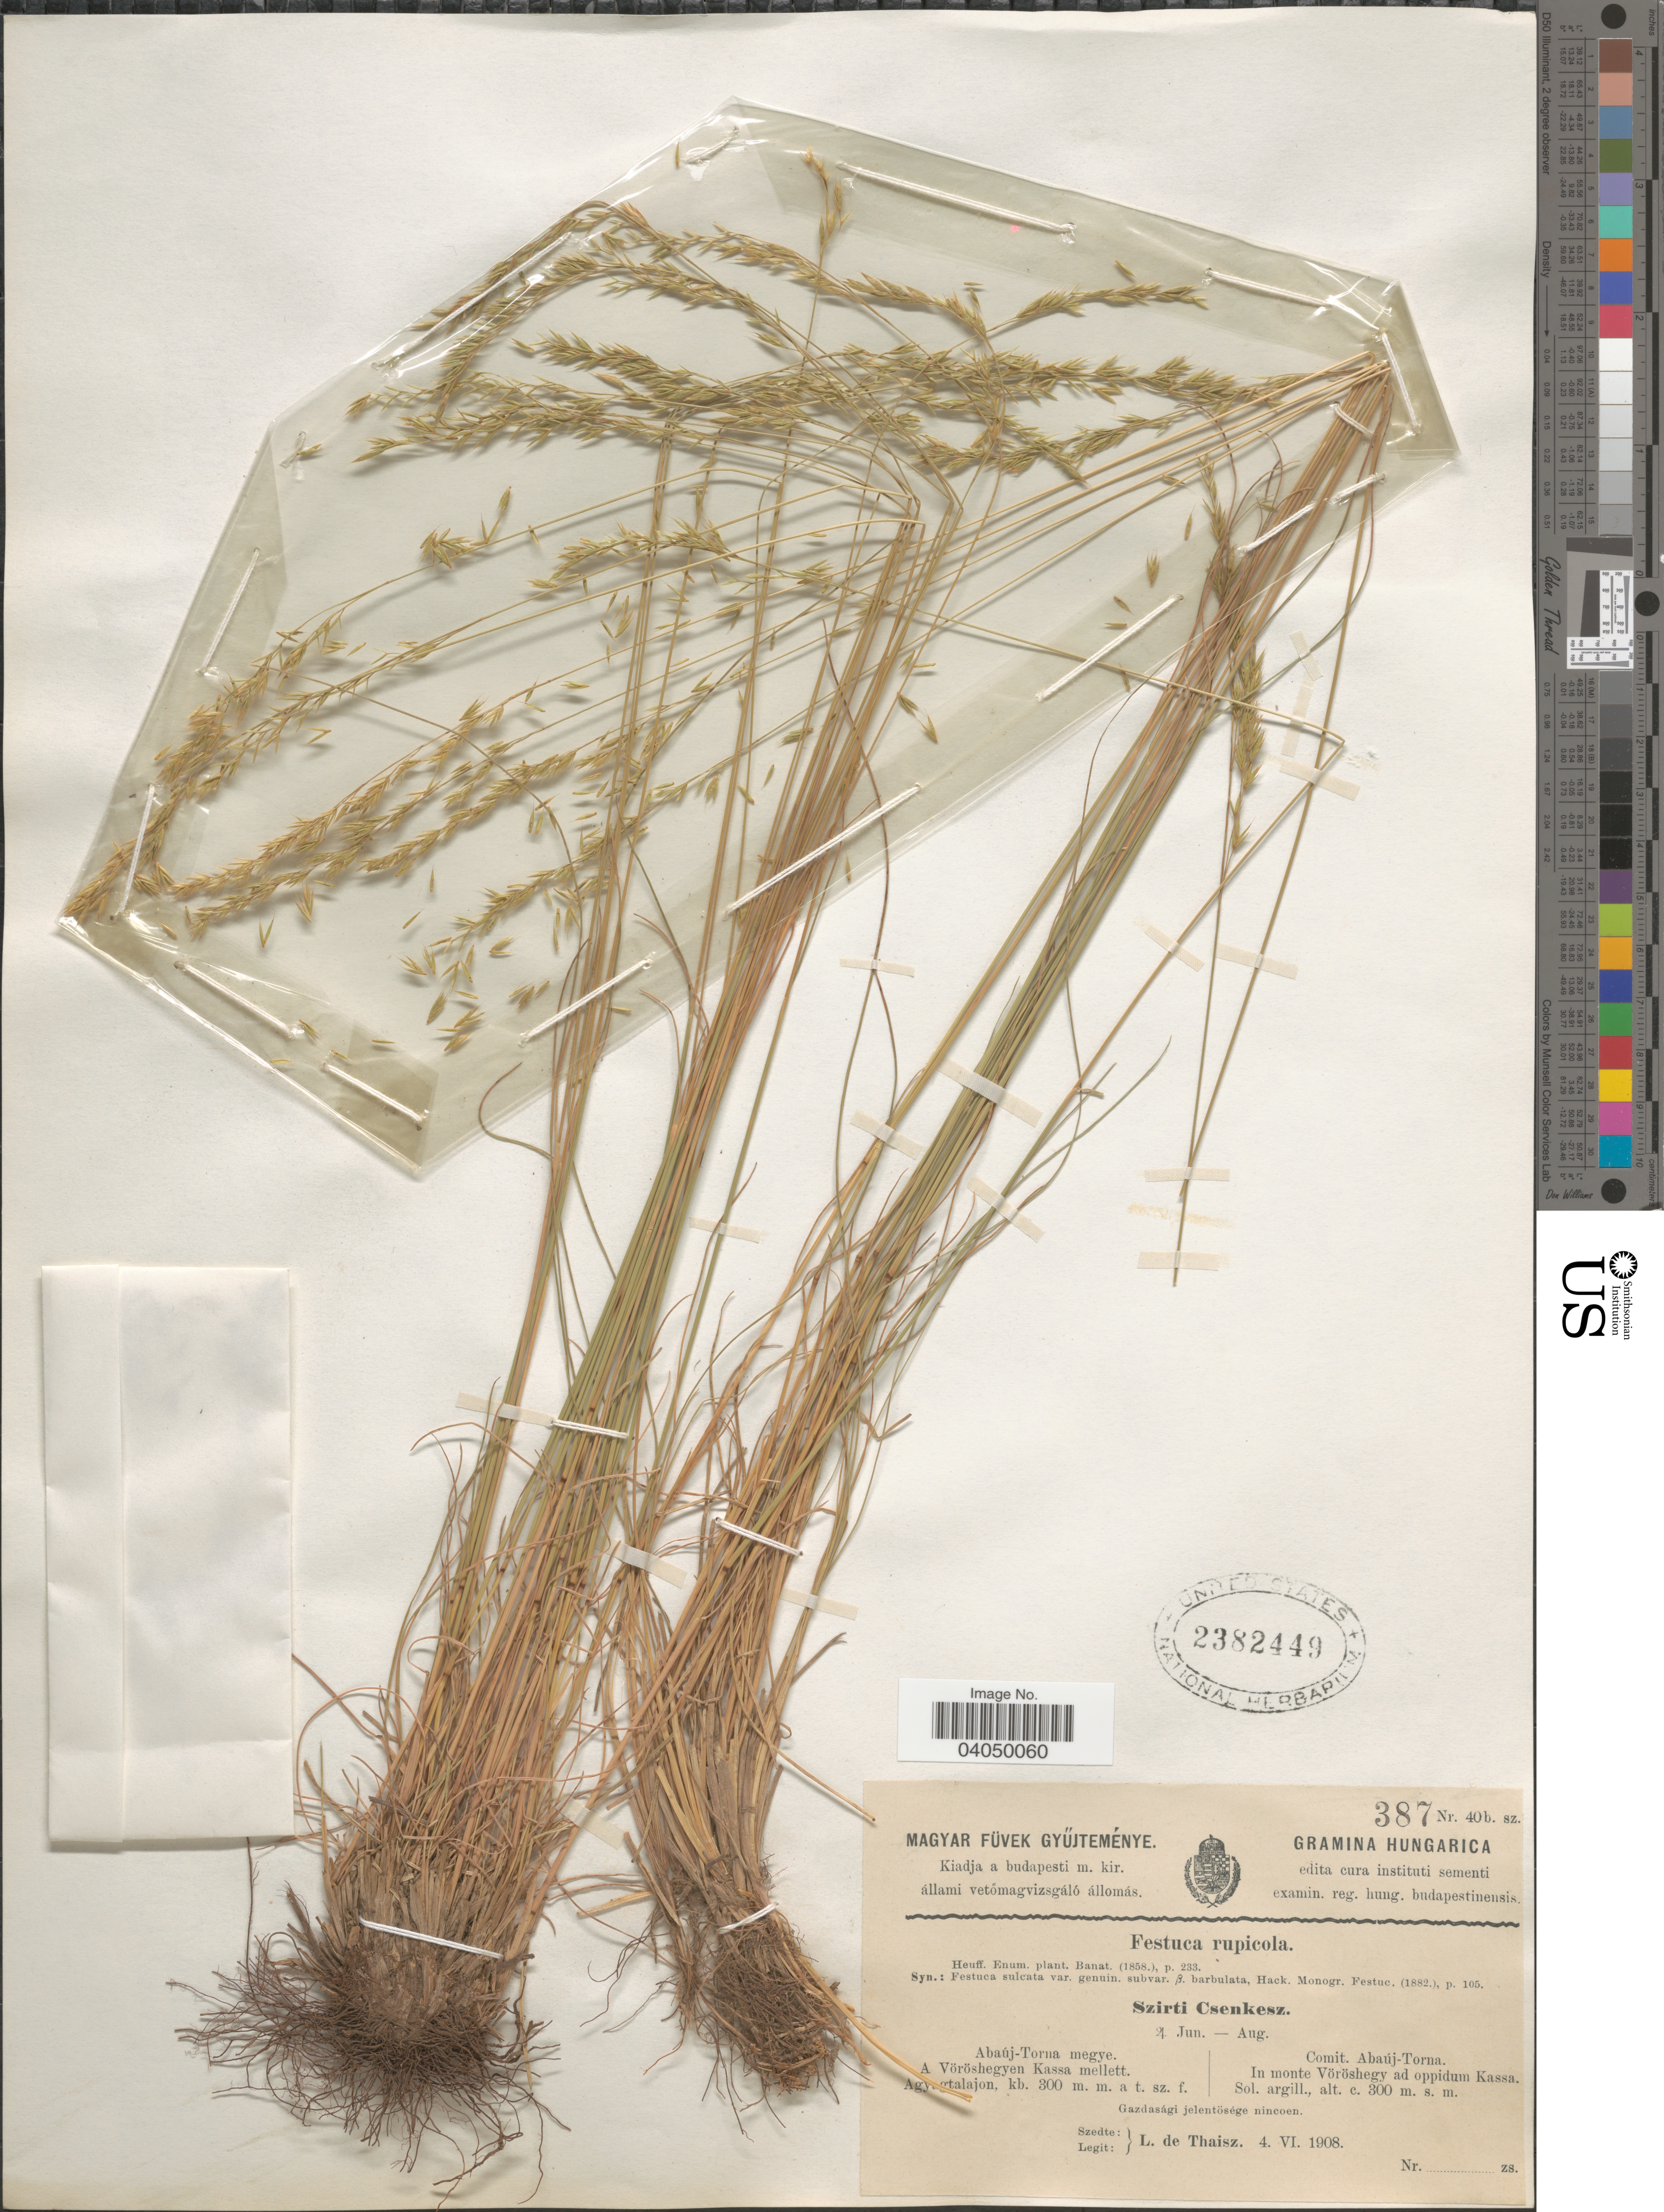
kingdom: Plantae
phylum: Tracheophyta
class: Liliopsida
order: Poales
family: Poaceae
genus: Festuca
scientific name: Festuca rupicola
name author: Heuff.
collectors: L. Thaisz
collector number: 387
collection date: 1908-06-04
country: Hungary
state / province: Borsod-Abaúj-Zemplén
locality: Hungarica. Comit. Abaúj-Torna. In monte Vöröshegy ad oppidum Kassa. Sol. argill.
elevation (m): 300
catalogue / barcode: US 2382449